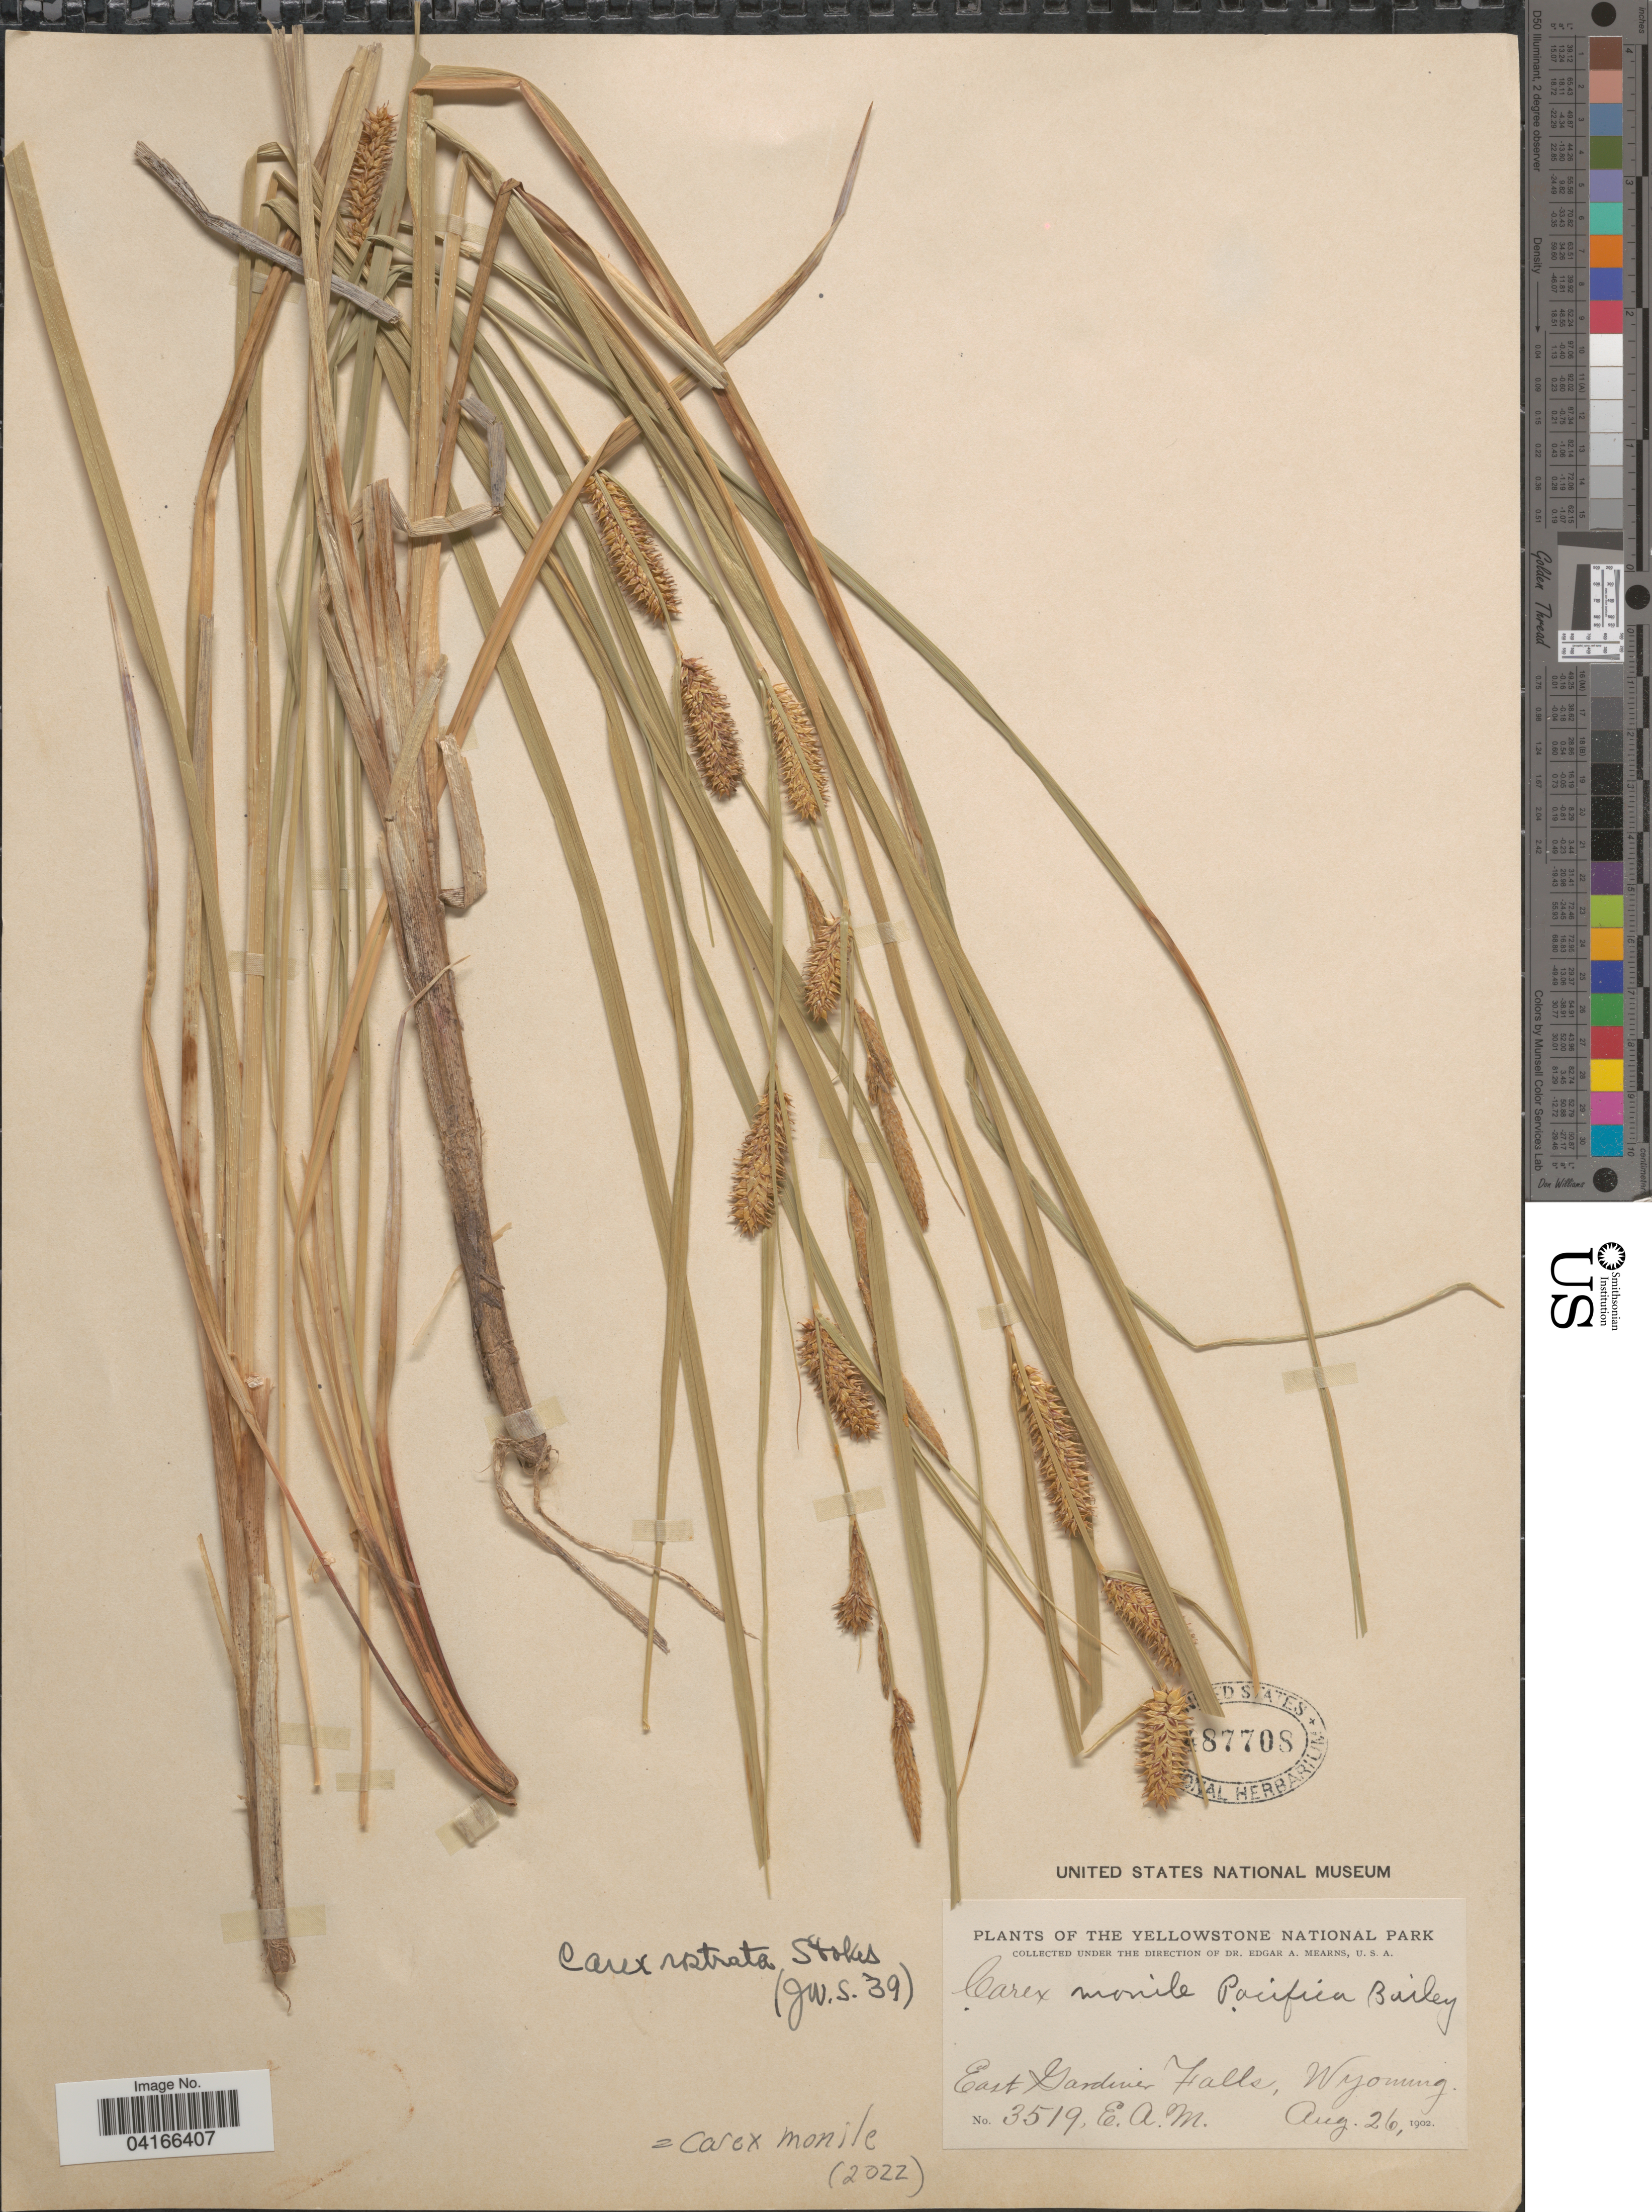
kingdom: Plantae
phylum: Tracheophyta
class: Liliopsida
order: Poales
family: Cyperaceae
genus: Carex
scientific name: Carex monile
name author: Tuck.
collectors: E. A. Mearns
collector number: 3519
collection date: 1902-08-26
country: United States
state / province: Wyoming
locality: The Yellowstone National Park. East Gardiner Falls.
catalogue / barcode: US 487708